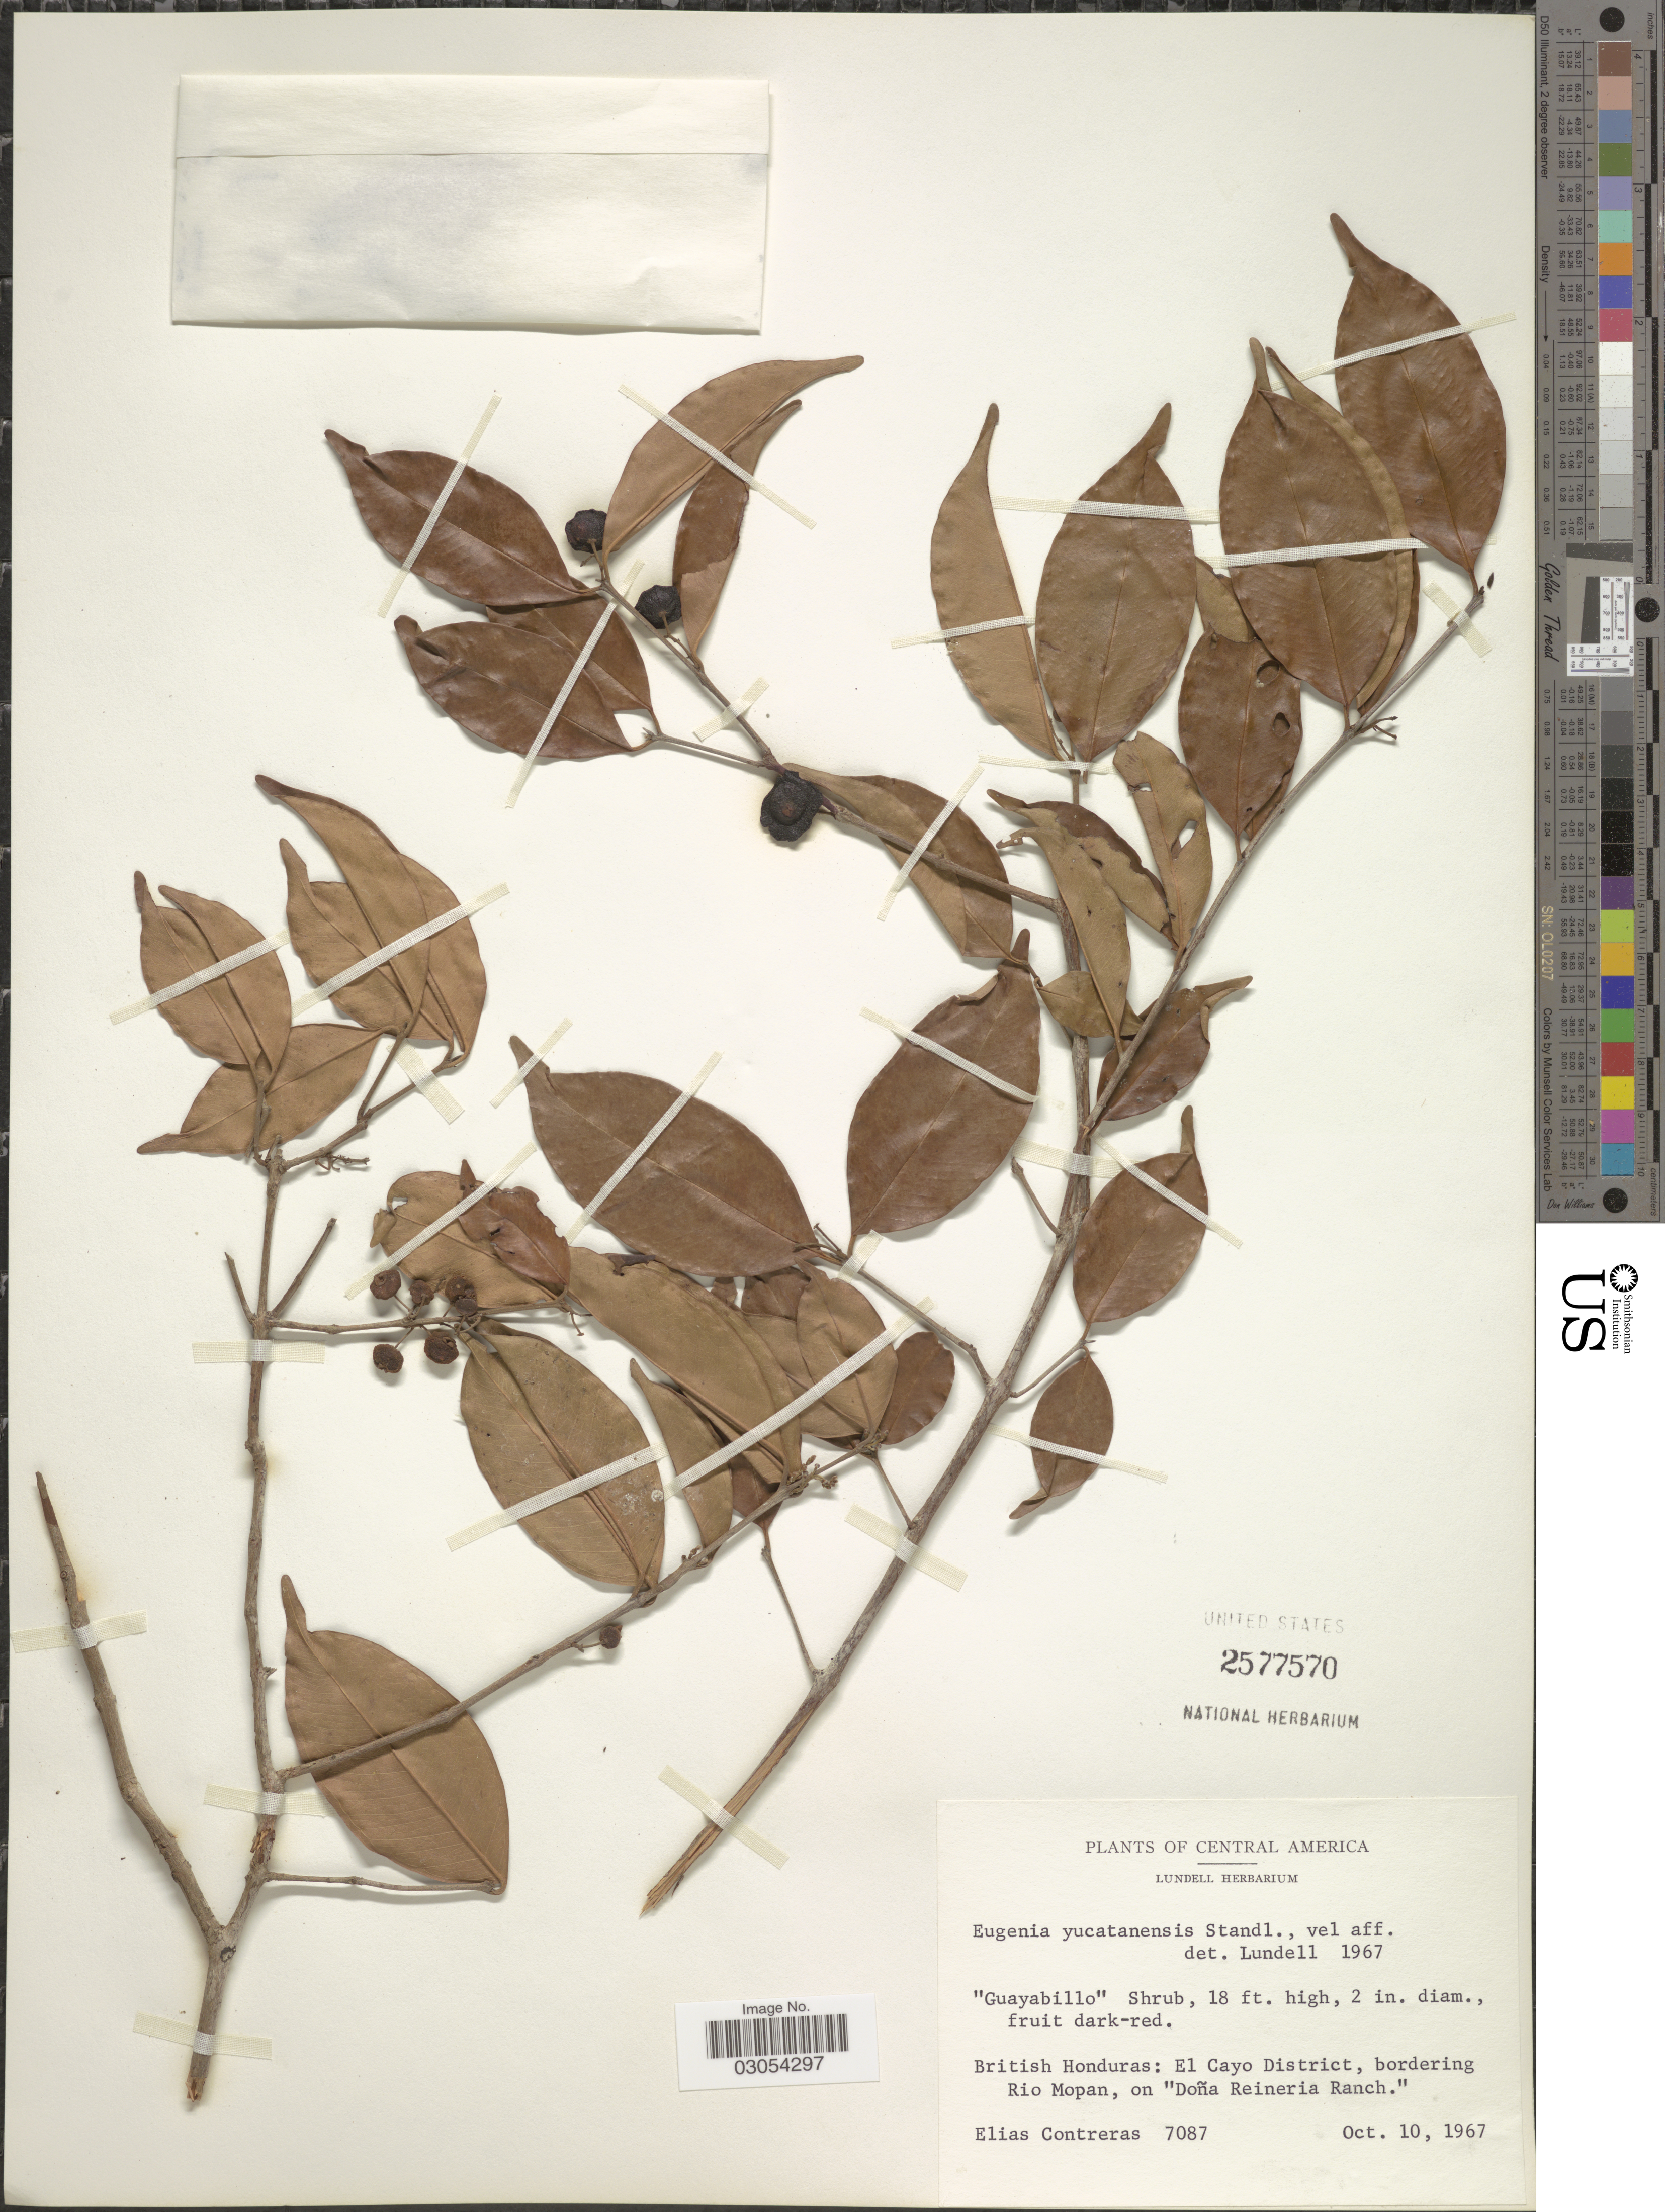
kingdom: Plantae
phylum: Tracheophyta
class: Magnoliopsida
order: Myrtales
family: Myrtaceae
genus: Eugenia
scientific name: Eugenia yucatanensis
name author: Standl.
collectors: E. Contreras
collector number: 7087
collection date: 1967-10-10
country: Belize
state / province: Cayo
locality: British Honduras: El Cayo District, bordering Rio Mopan, on "Doña Reineria Ranch".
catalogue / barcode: US 2577570